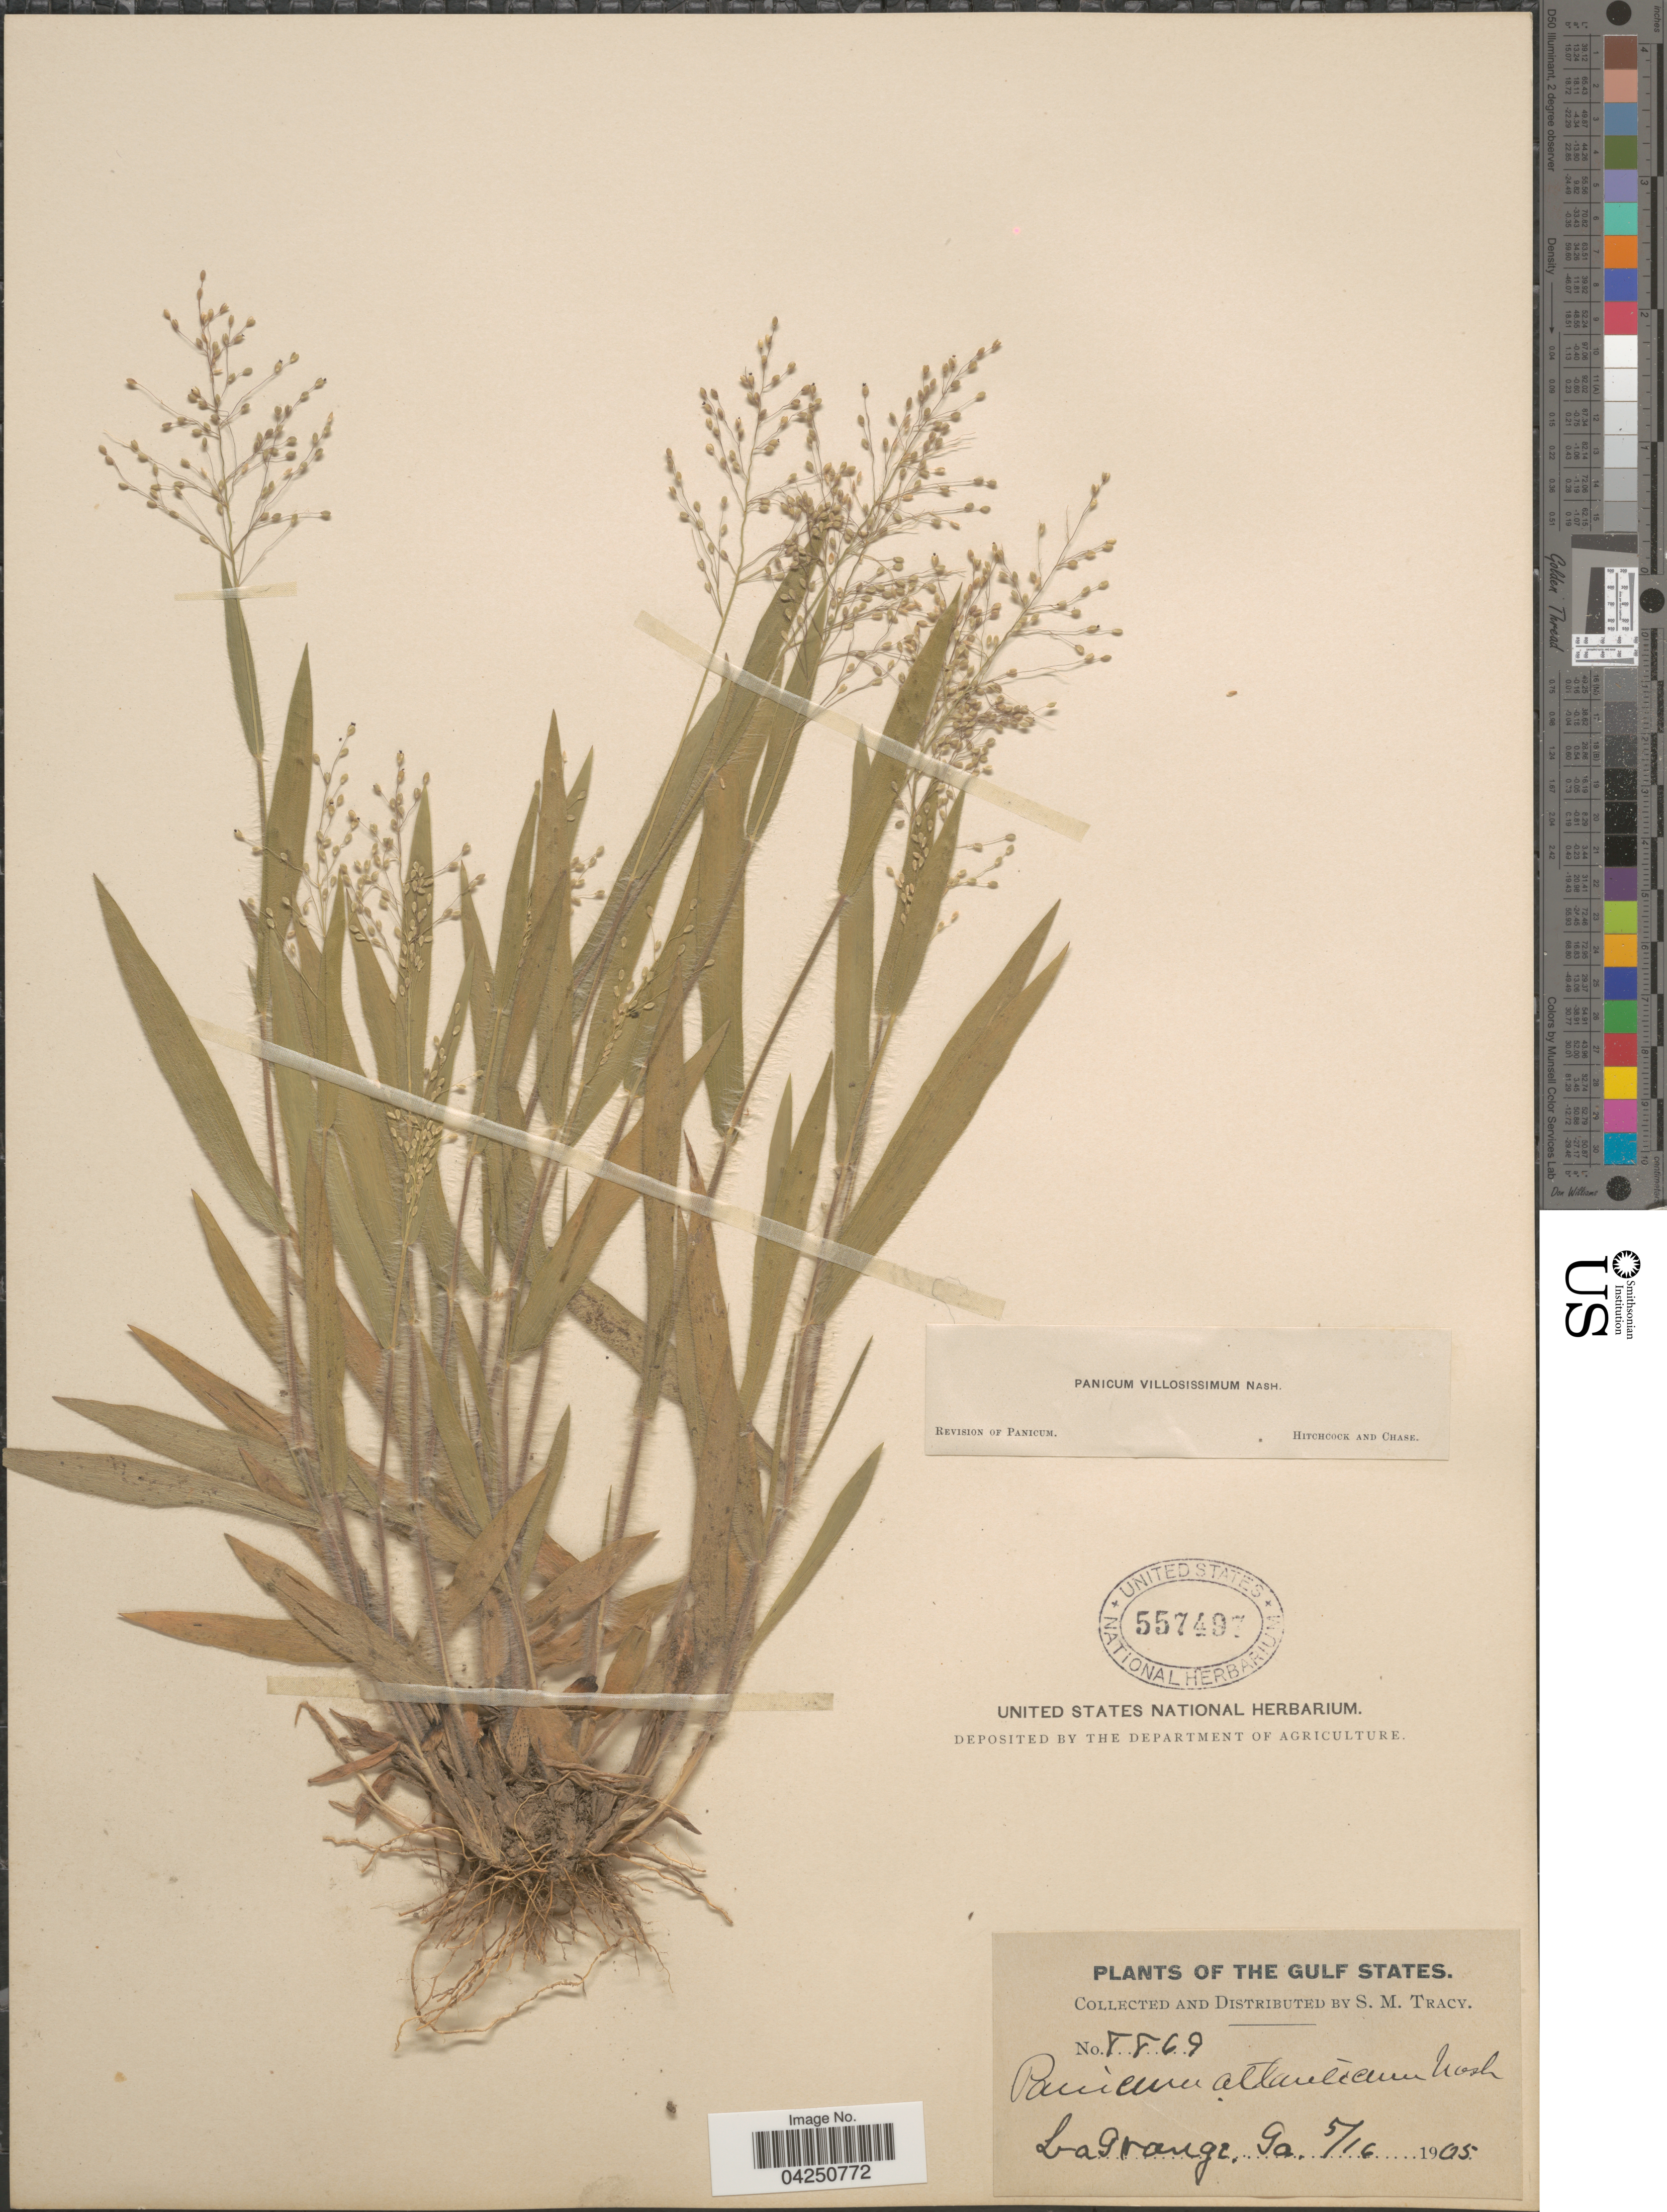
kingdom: Plantae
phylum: Tracheophyta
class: Liliopsida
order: Poales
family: Poaceae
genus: Dichanthelium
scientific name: Dichanthelium acuminatum var. acuminatum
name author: (Sw.) Gould & C.A. Clark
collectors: S. M. Tracy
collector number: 8869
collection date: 1905-05-16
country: United States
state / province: Georgia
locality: The Gulf States. La Grange.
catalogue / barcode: US 557497